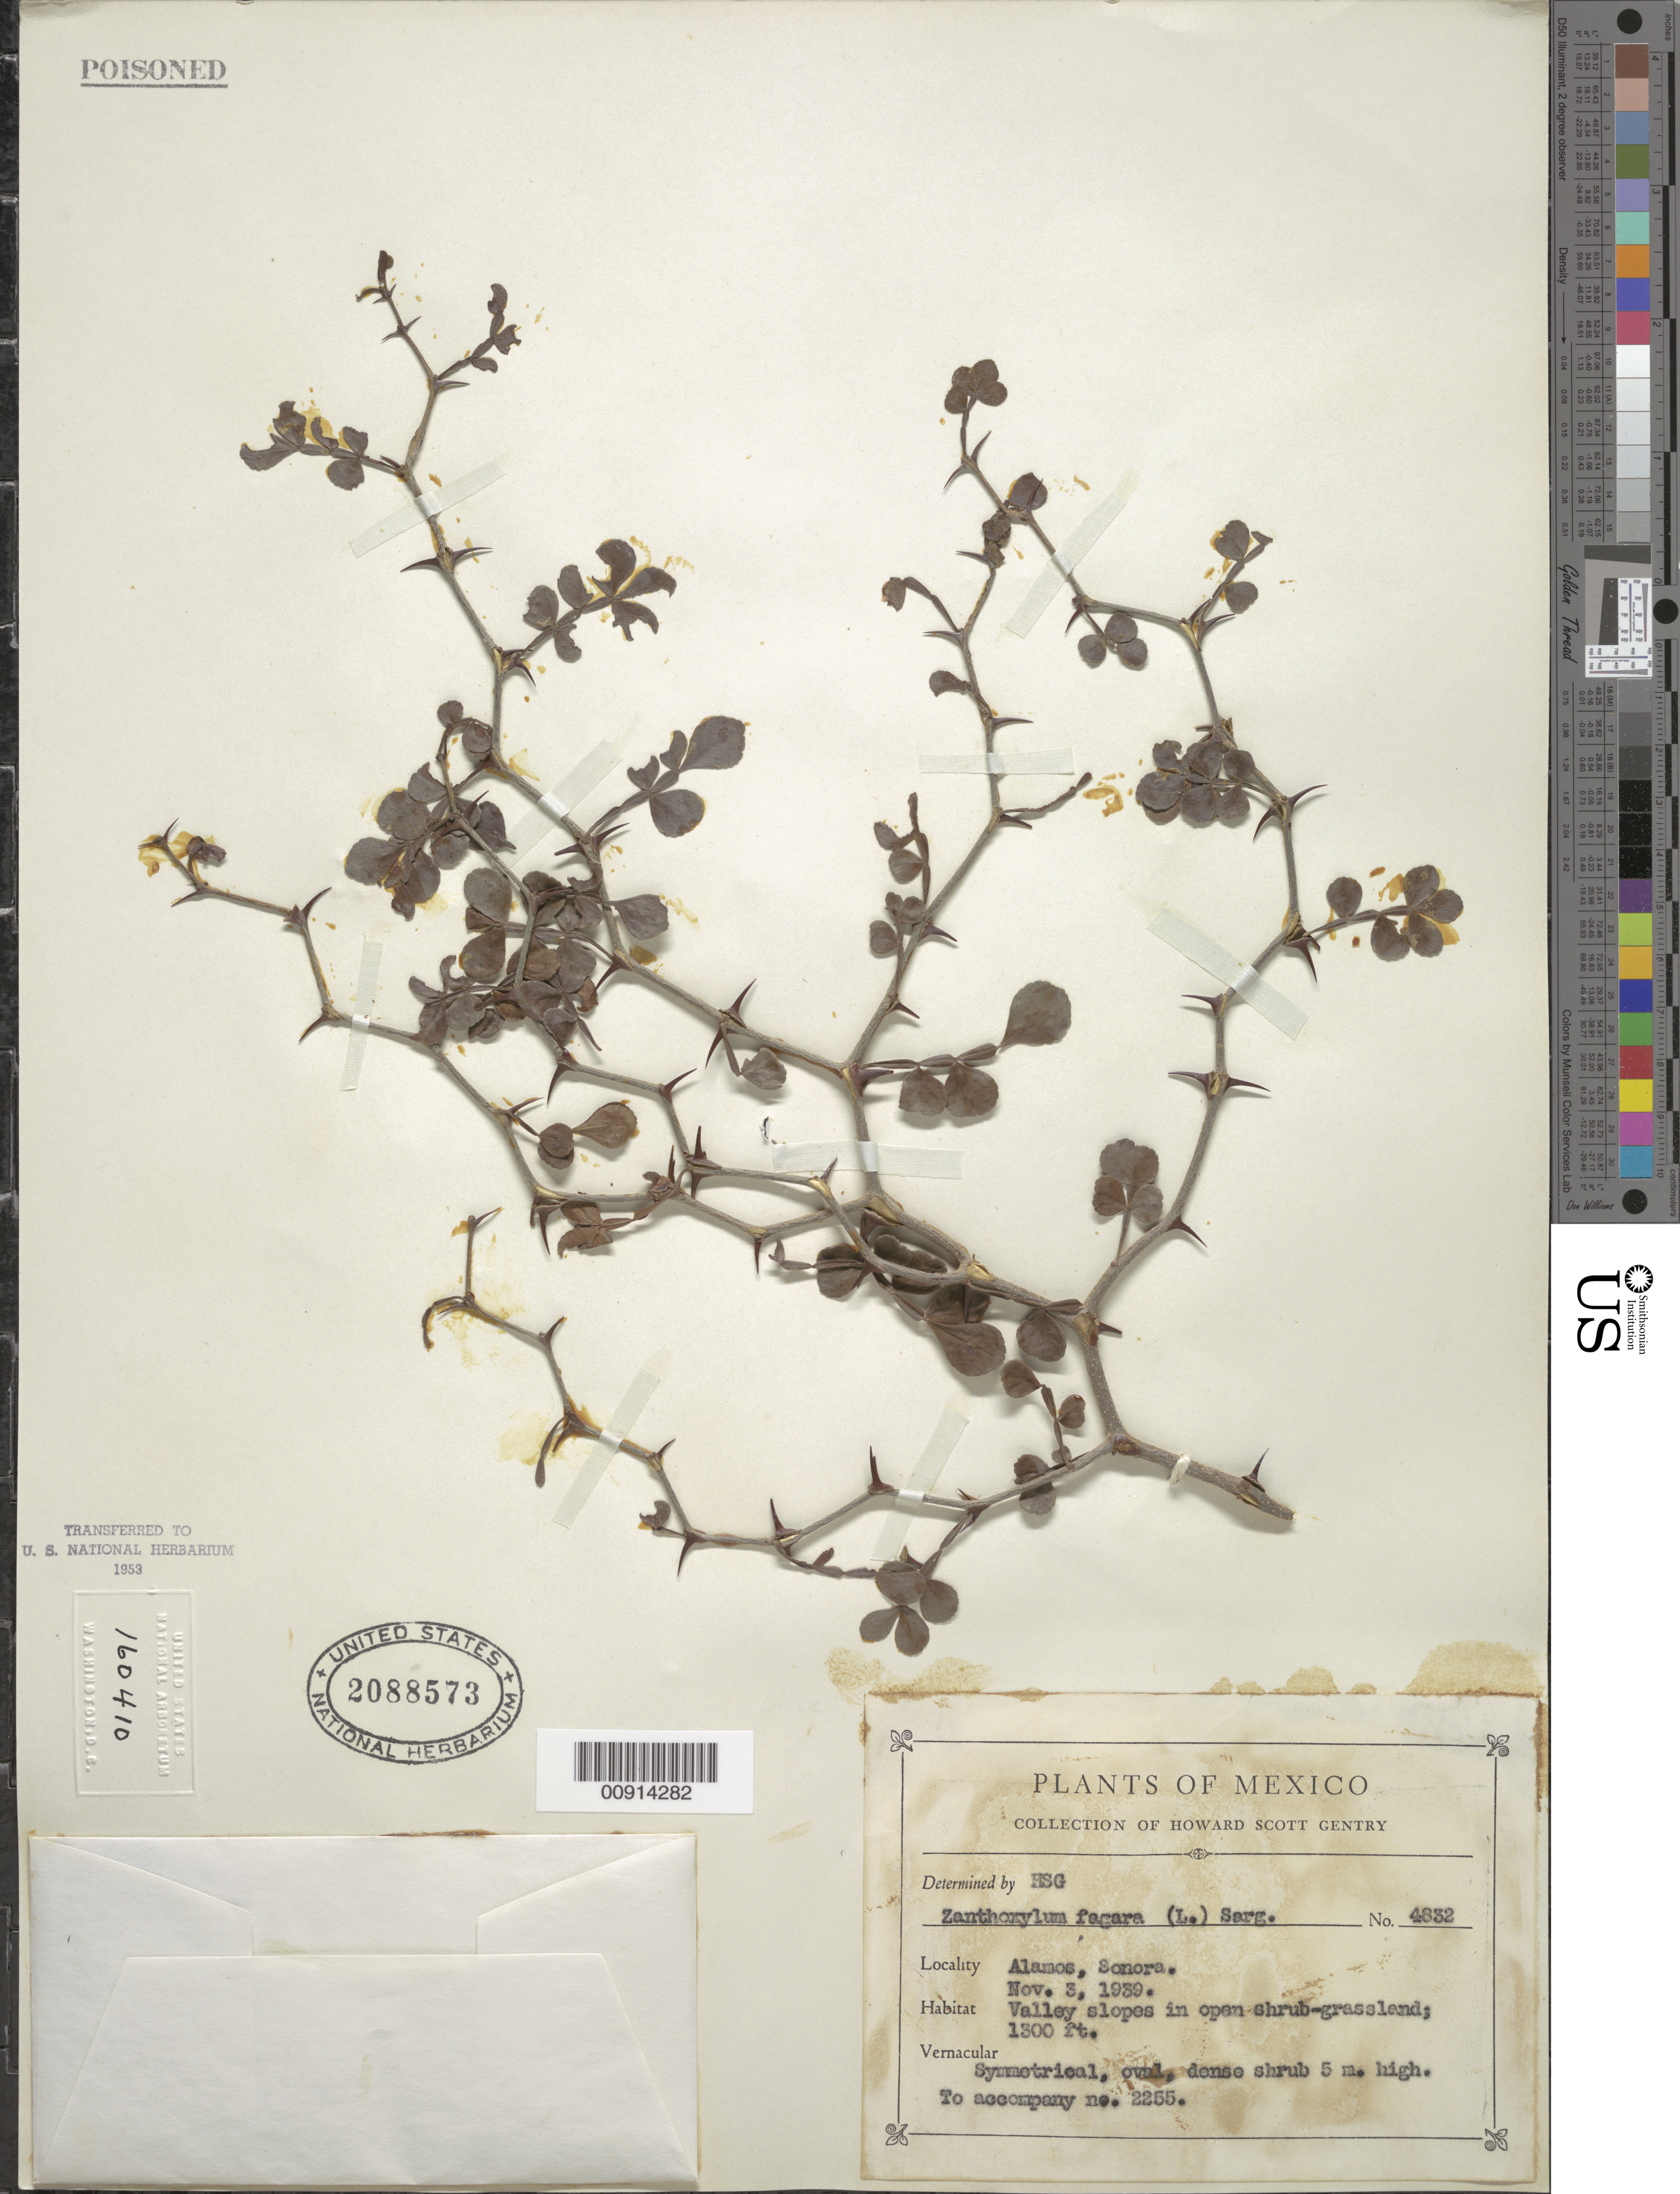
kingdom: Plantae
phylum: Tracheophyta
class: Magnoliopsida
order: Sapindales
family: Rutaceae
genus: Zanthoxylum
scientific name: Zanthoxylum fagara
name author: (L.) Sarg.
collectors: H. S. Gentry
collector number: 4832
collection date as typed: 03 Nov 1939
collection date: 1939-11-03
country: Mexico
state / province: Sonora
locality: Alamos, Sonora.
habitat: Valley slopes in open shrub-grassland.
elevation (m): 396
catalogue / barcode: US 2088573